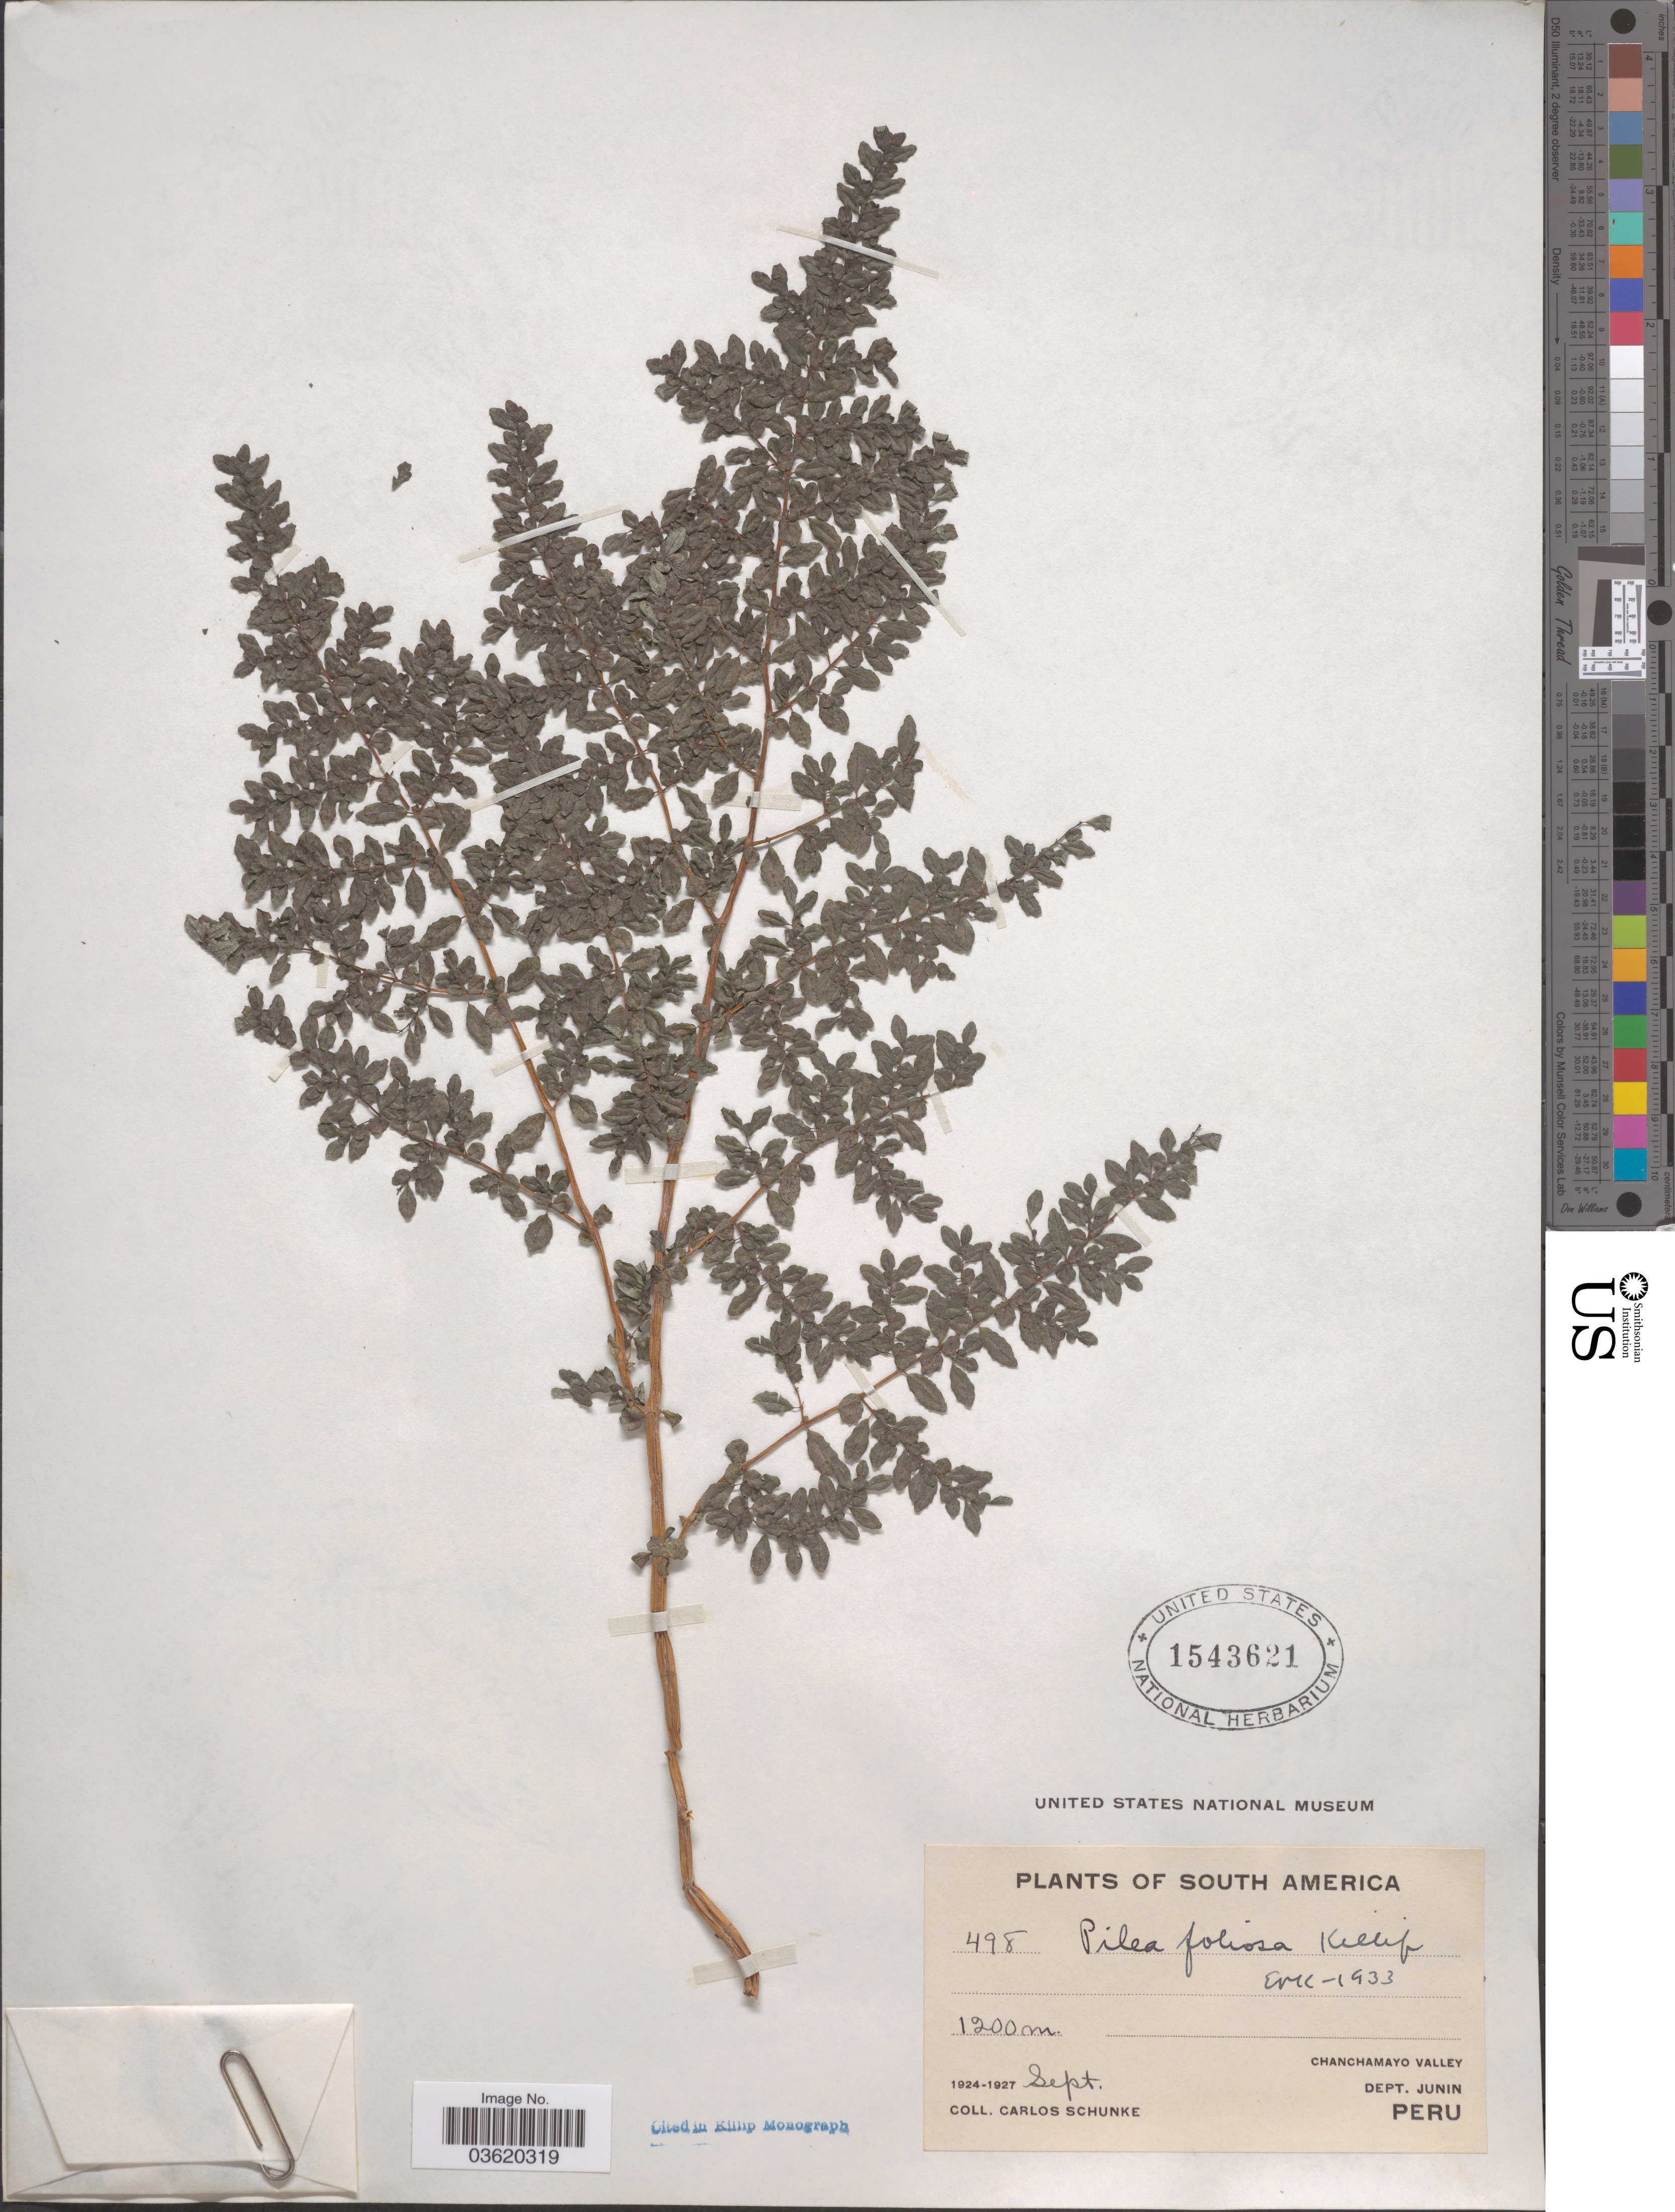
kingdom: Plantae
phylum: Tracheophyta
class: Magnoliopsida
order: Rosales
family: Urticaceae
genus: Pilea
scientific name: Pilea foliosa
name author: Killip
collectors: C. Schunke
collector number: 498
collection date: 1924-09/1927-09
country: Peru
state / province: Junín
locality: Chanchamayo Valley. Dept. Junin.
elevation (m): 1200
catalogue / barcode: US 1543621